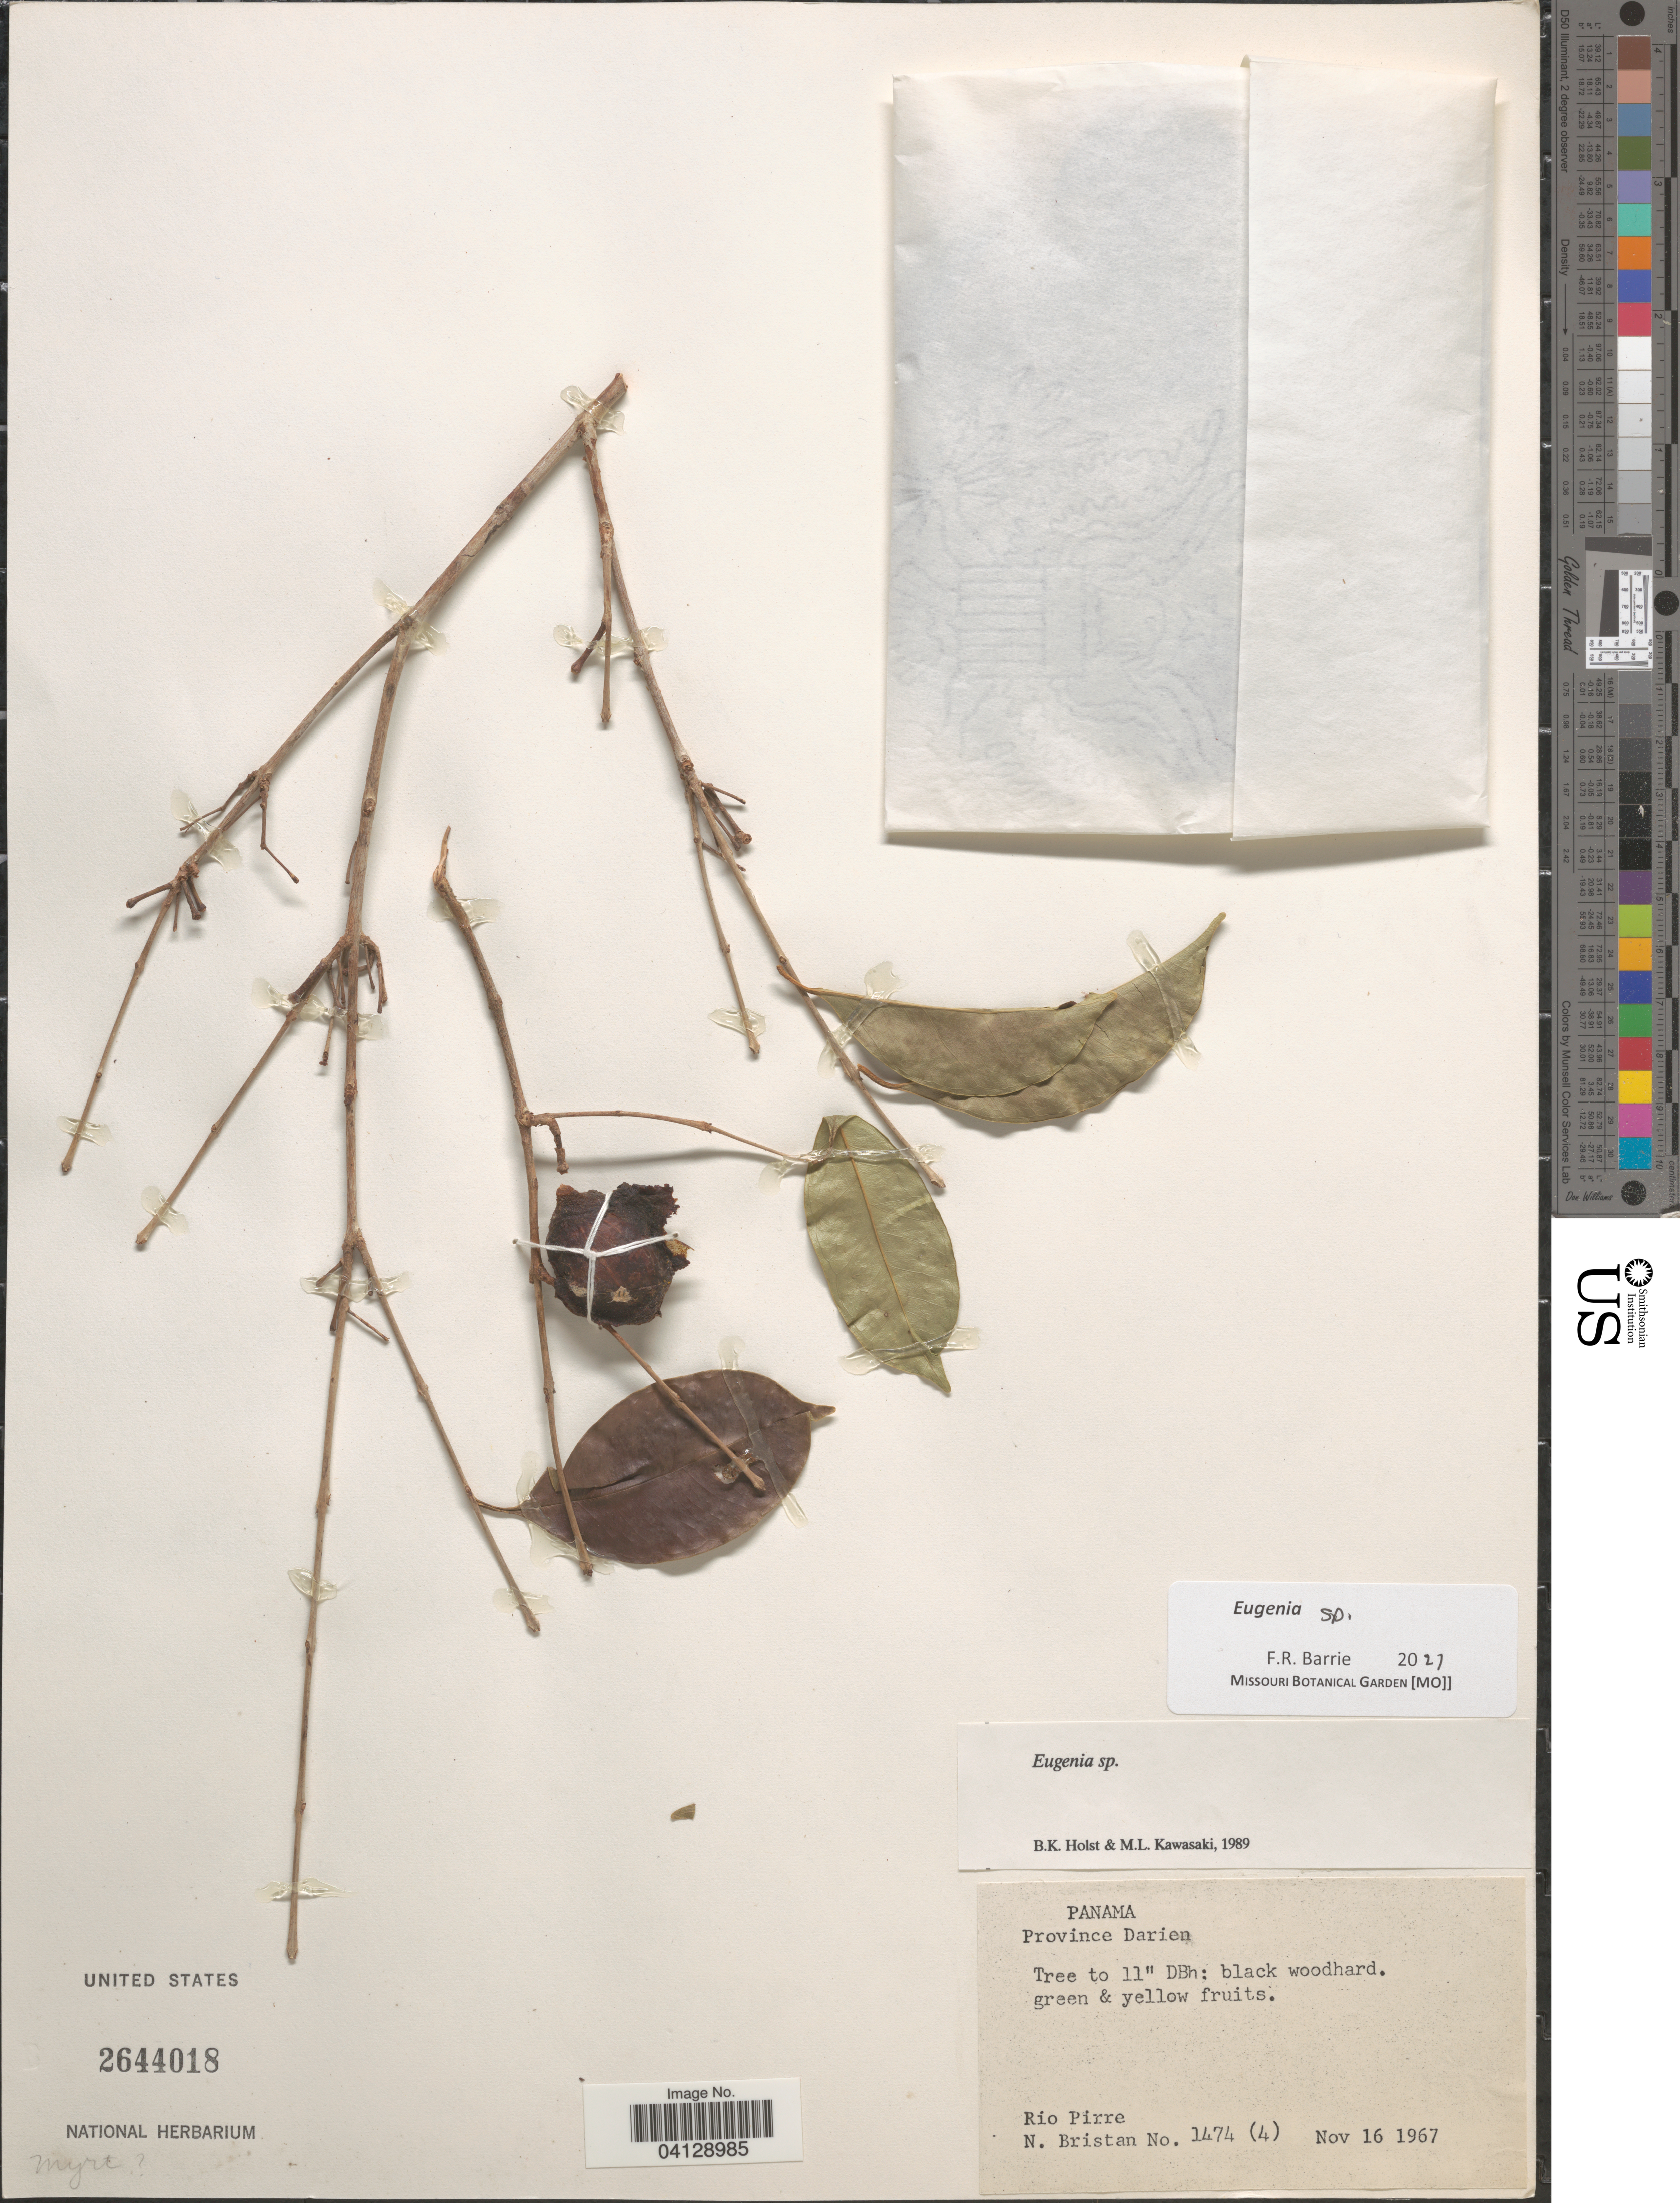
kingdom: Plantae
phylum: Tracheophyta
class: Magnoliopsida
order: Myrtales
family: Myrtaceae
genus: Eugenia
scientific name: Eugenia sp.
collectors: N. Bristan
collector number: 1474(4)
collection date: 1967-11-16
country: Panama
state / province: Darien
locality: Rio Pirre.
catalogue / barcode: US 2644018